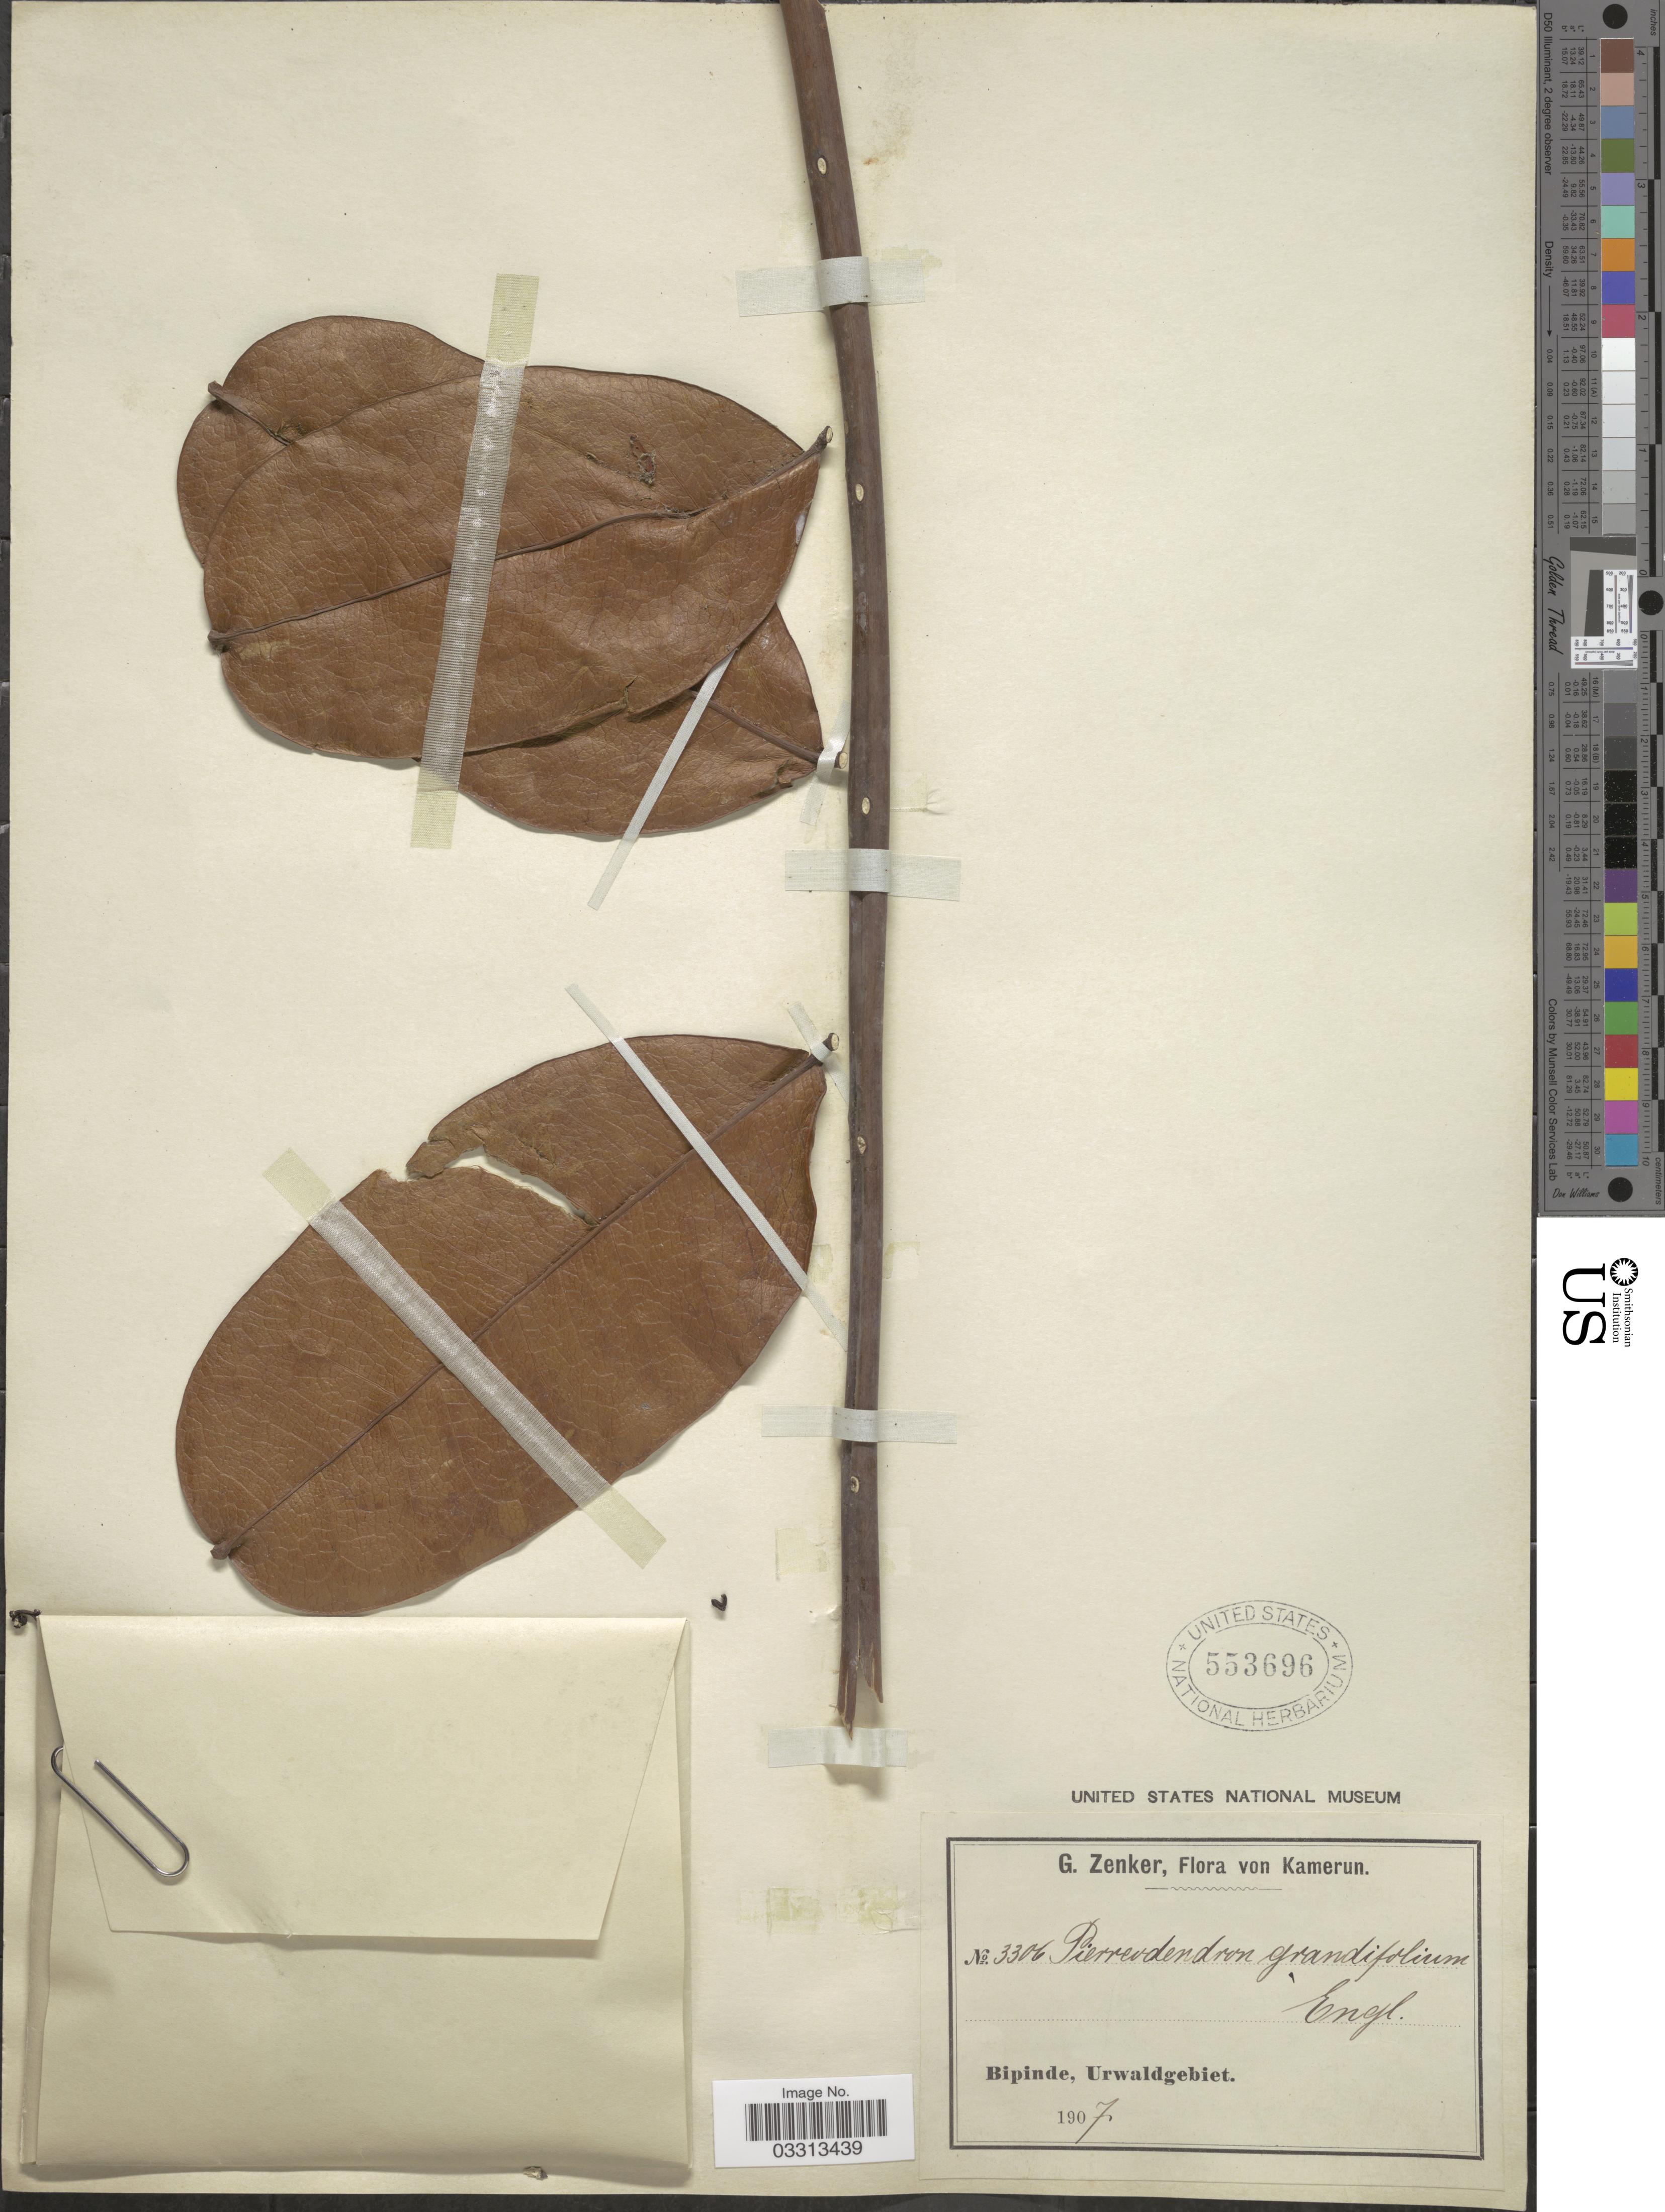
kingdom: Plantae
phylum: Tracheophyta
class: Magnoliopsida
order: Sapindales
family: Simaroubaceae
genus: Pierreodendron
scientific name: Pierreodendron africanum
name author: (Hook. f.) Little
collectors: G. A. Zenker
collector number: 3306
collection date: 1907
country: Cameroon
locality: Bipinde, Urwaldgebiet.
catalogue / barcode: US 553696